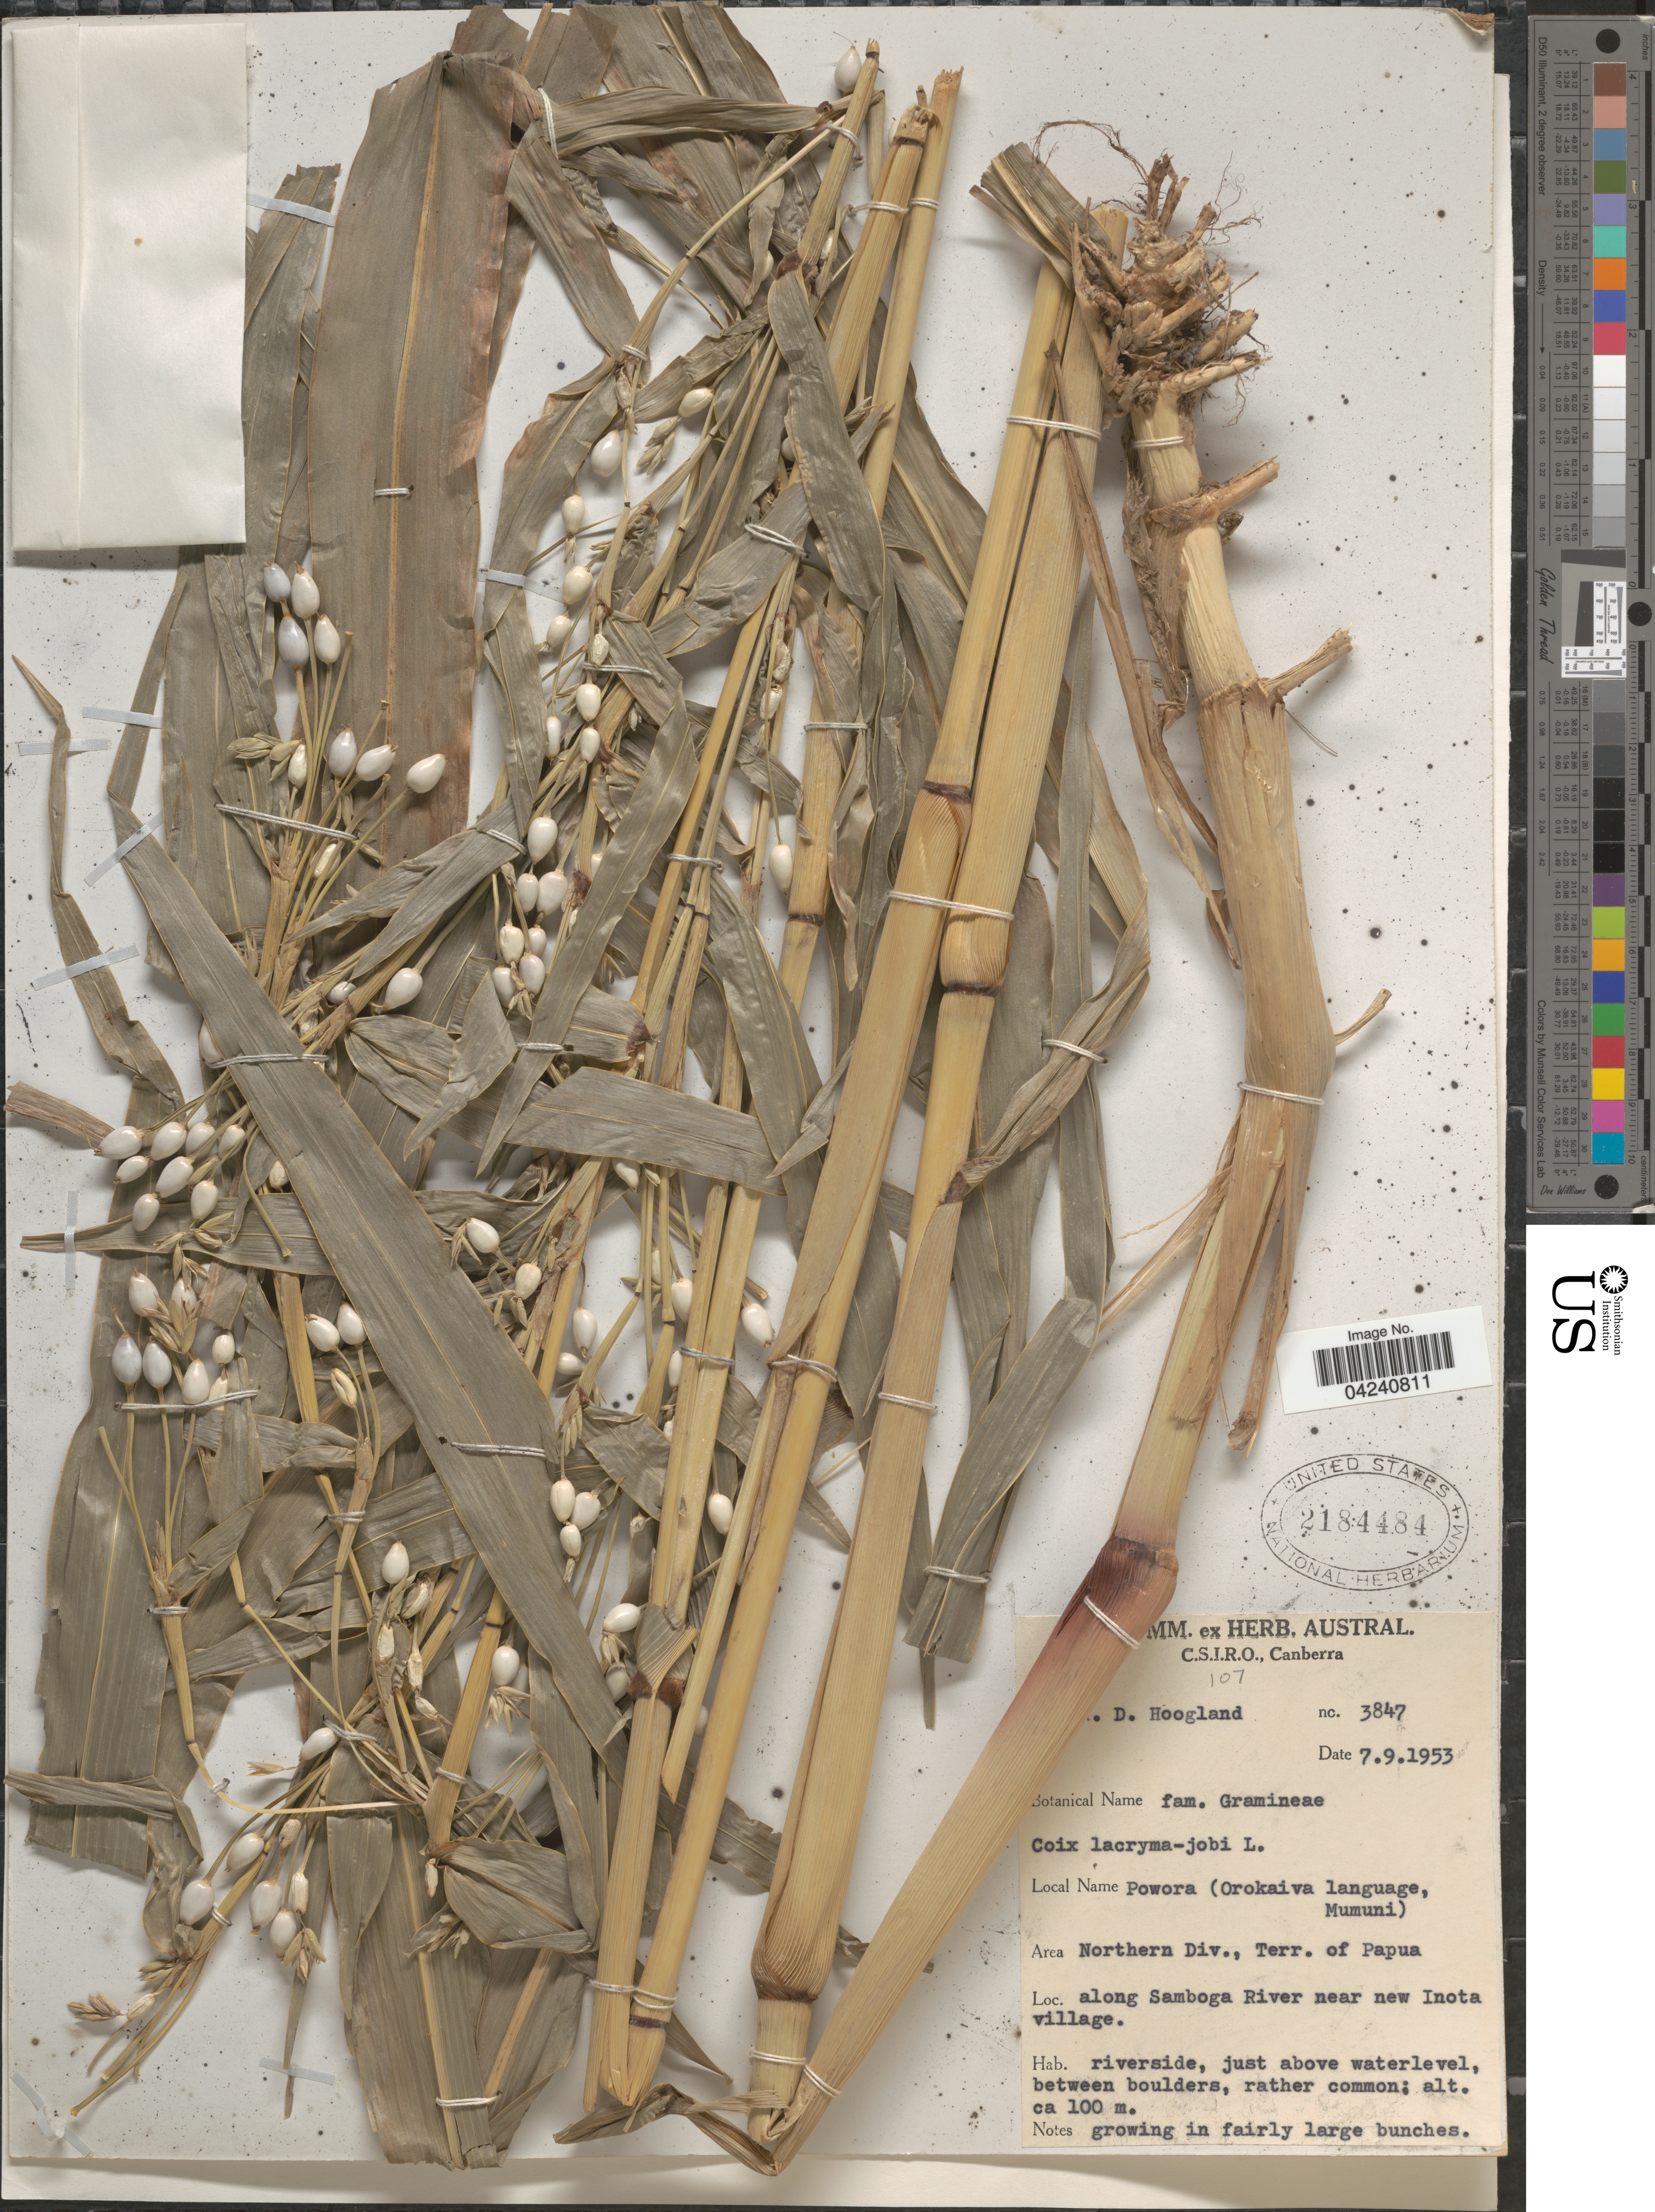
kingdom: Plantae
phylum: Tracheophyta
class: Liliopsida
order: Poales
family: Poaceae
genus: Coix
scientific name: Coix lacryma-jobi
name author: L.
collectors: R. D. Hoogland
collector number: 3847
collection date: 1953-09-07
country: Papua New Guinea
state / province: Northern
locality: Area Northern Div., Terr. of Papua. Along Samboga River near new Inota village.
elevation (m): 100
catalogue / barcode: US 2184484